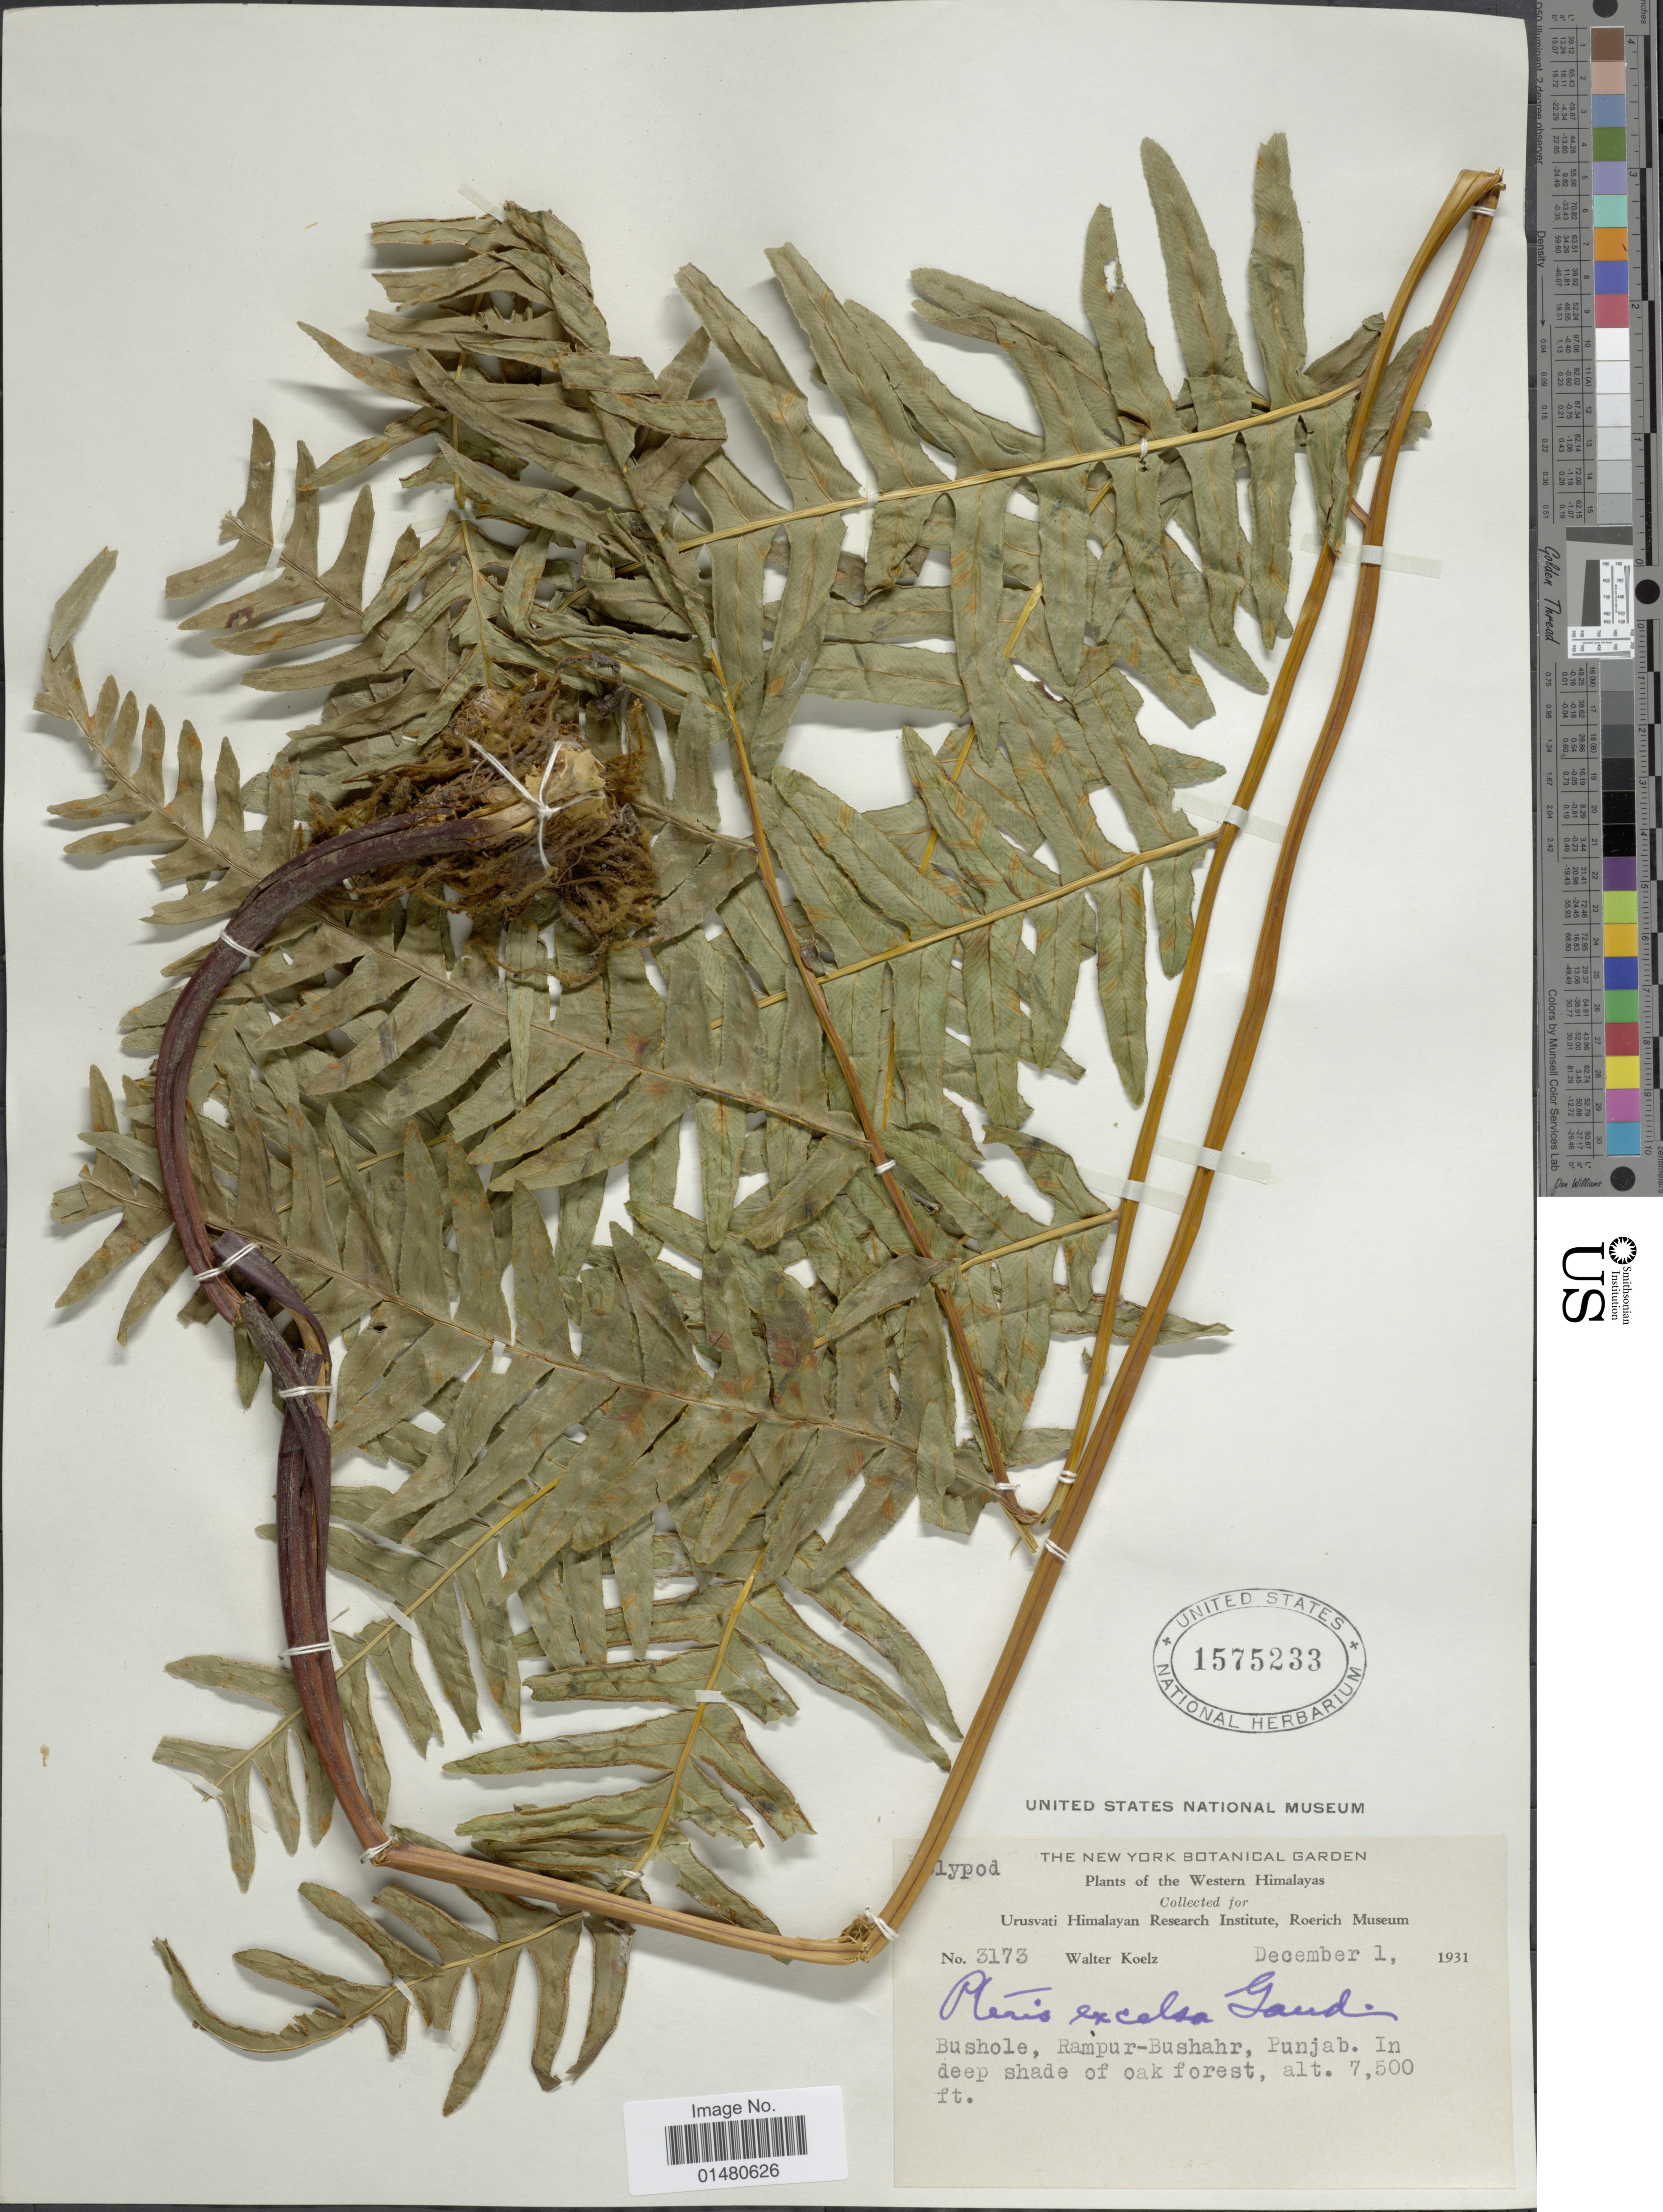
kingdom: Plantae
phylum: Tracheophyta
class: Polypodiopsida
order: Polypodiales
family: Pteridaceae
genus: Pteris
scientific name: Pteris excelsa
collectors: W. N. Koelz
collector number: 3173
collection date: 1931-12-01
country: India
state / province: Punjab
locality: Western Himalayas, Bushole, Rampur-Bushahr, Punjab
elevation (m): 2286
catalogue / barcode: US 1575233